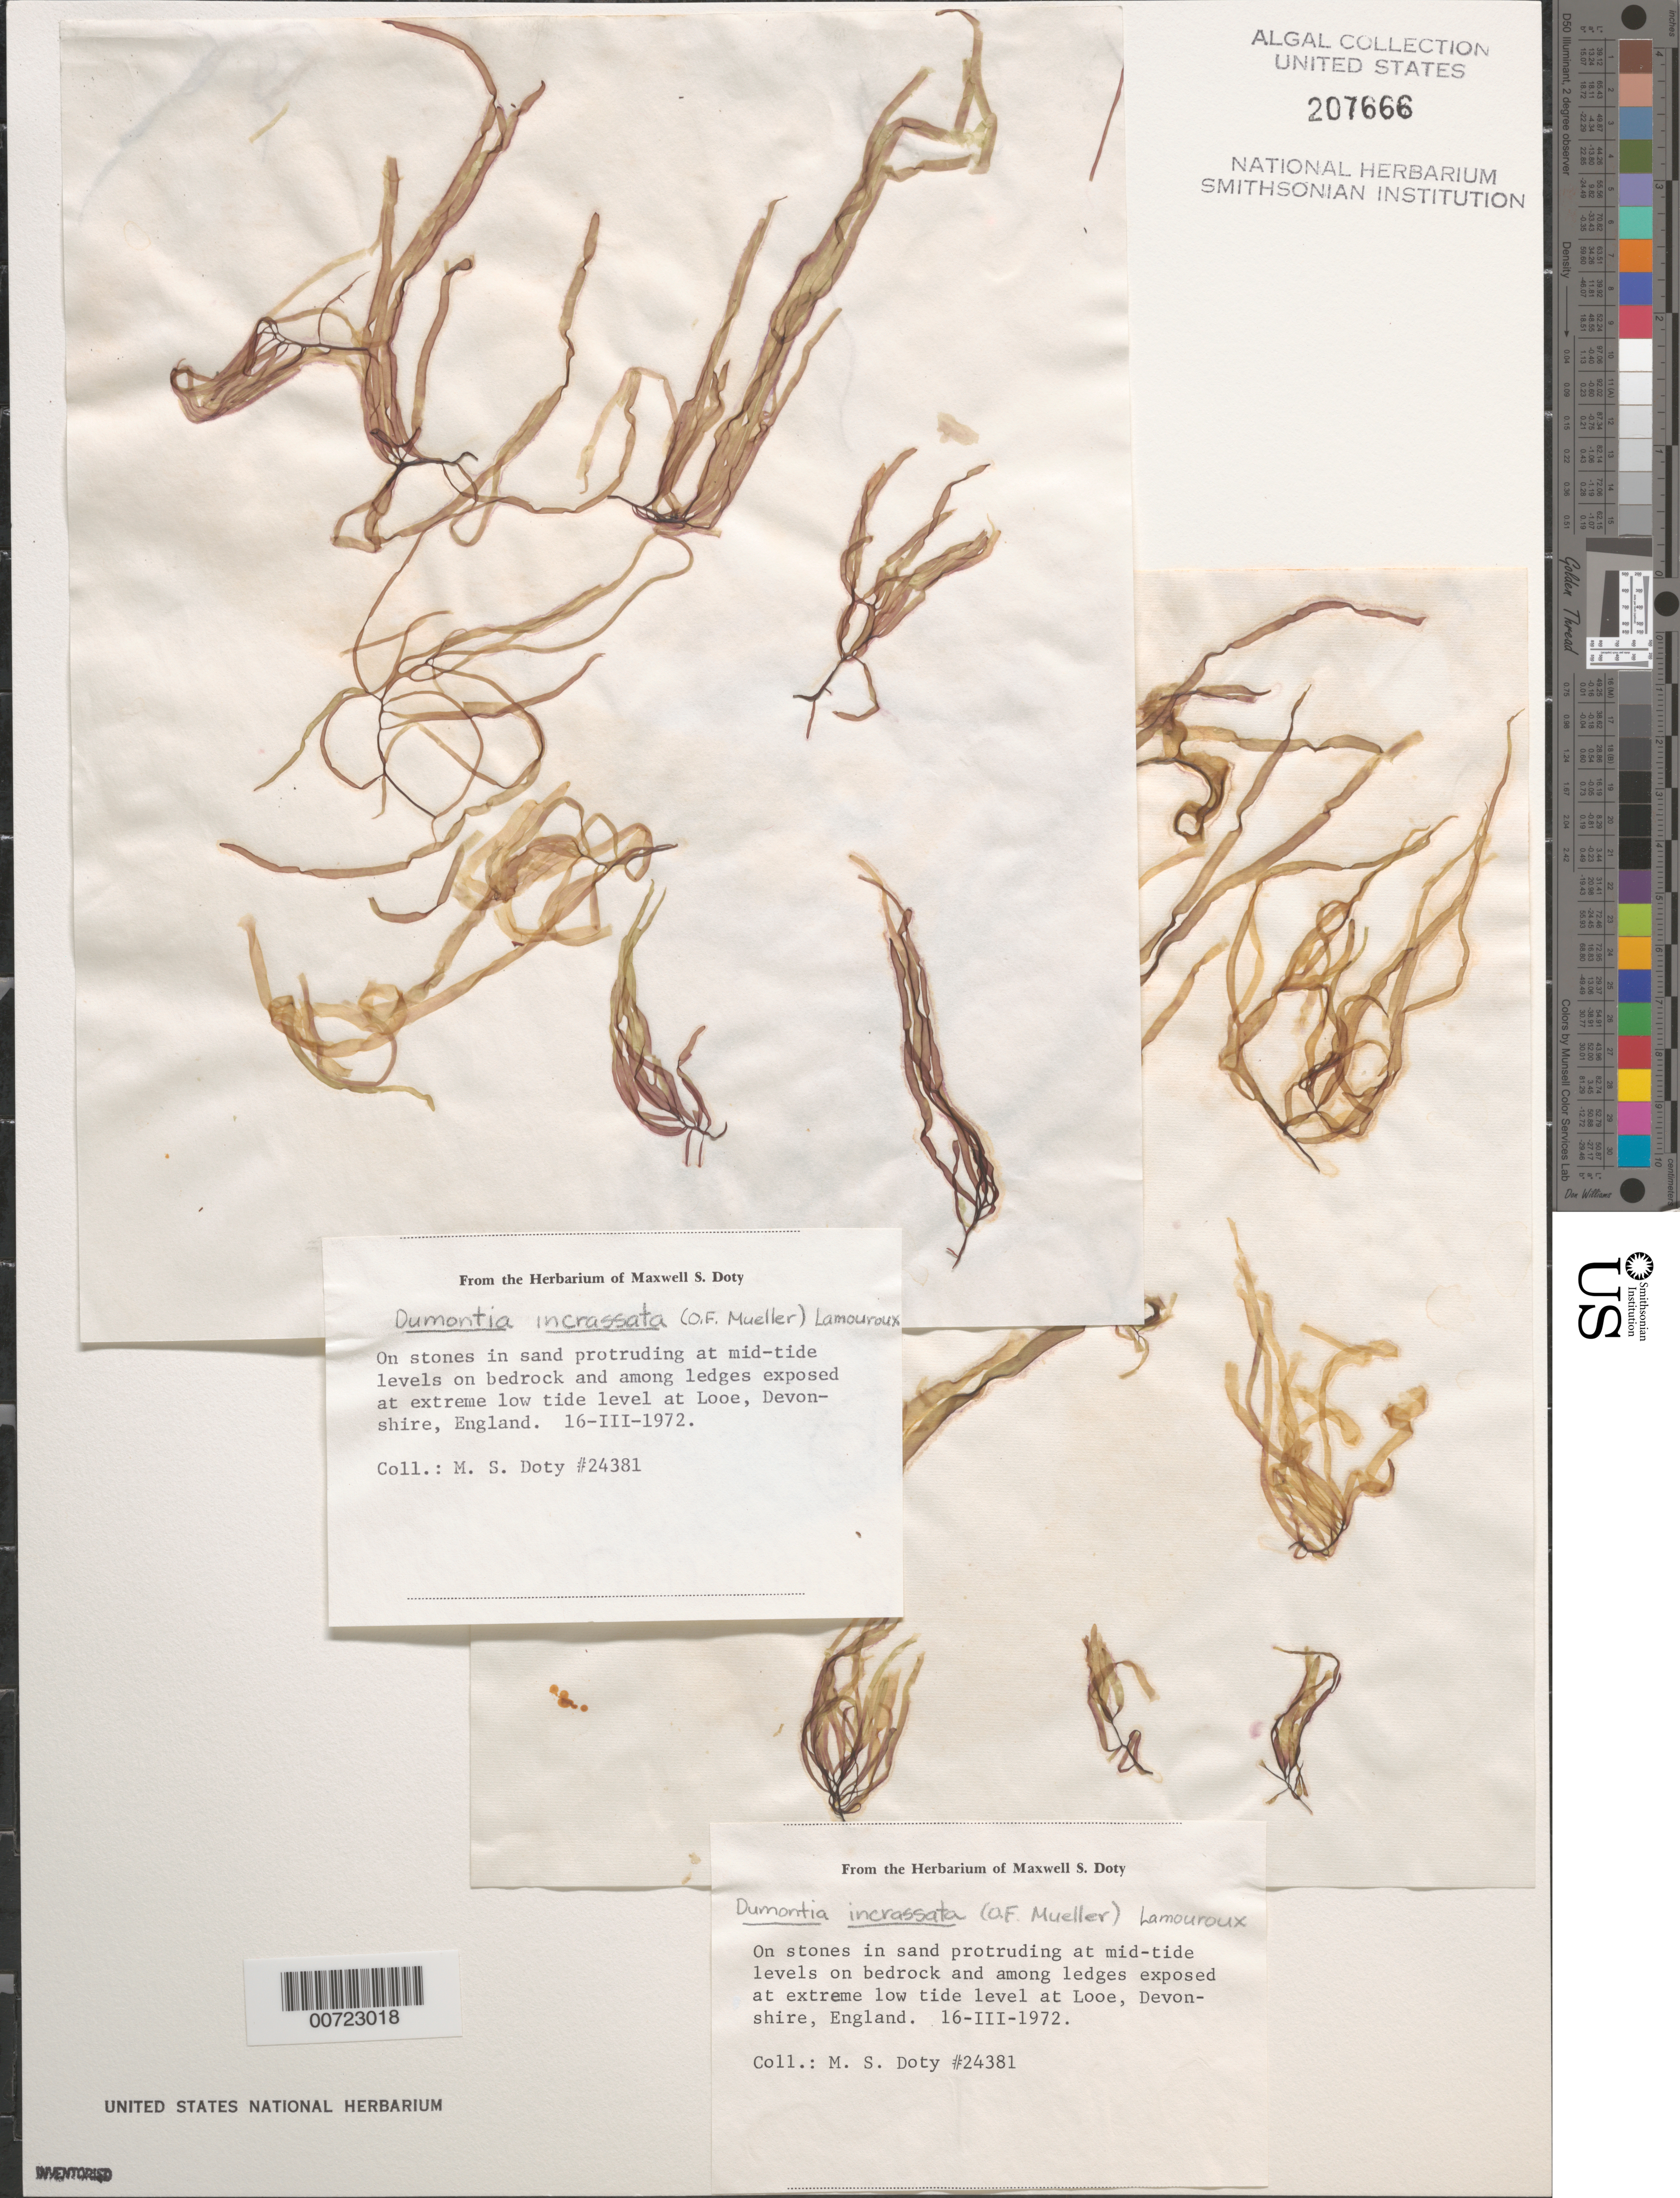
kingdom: Plantae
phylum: Rhodophyta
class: Florideophyceae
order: Gigartinales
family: Dumontiaceae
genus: Dumontia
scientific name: Dumontia contorta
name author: (S.G. Gmel.) Rupr.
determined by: Algae name updating Project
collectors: M. S. Doty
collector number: MSD 24381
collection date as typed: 16 Mar 1972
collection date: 1972-03-16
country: United Kingdom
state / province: England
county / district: Cornwall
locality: Looe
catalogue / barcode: US 207666